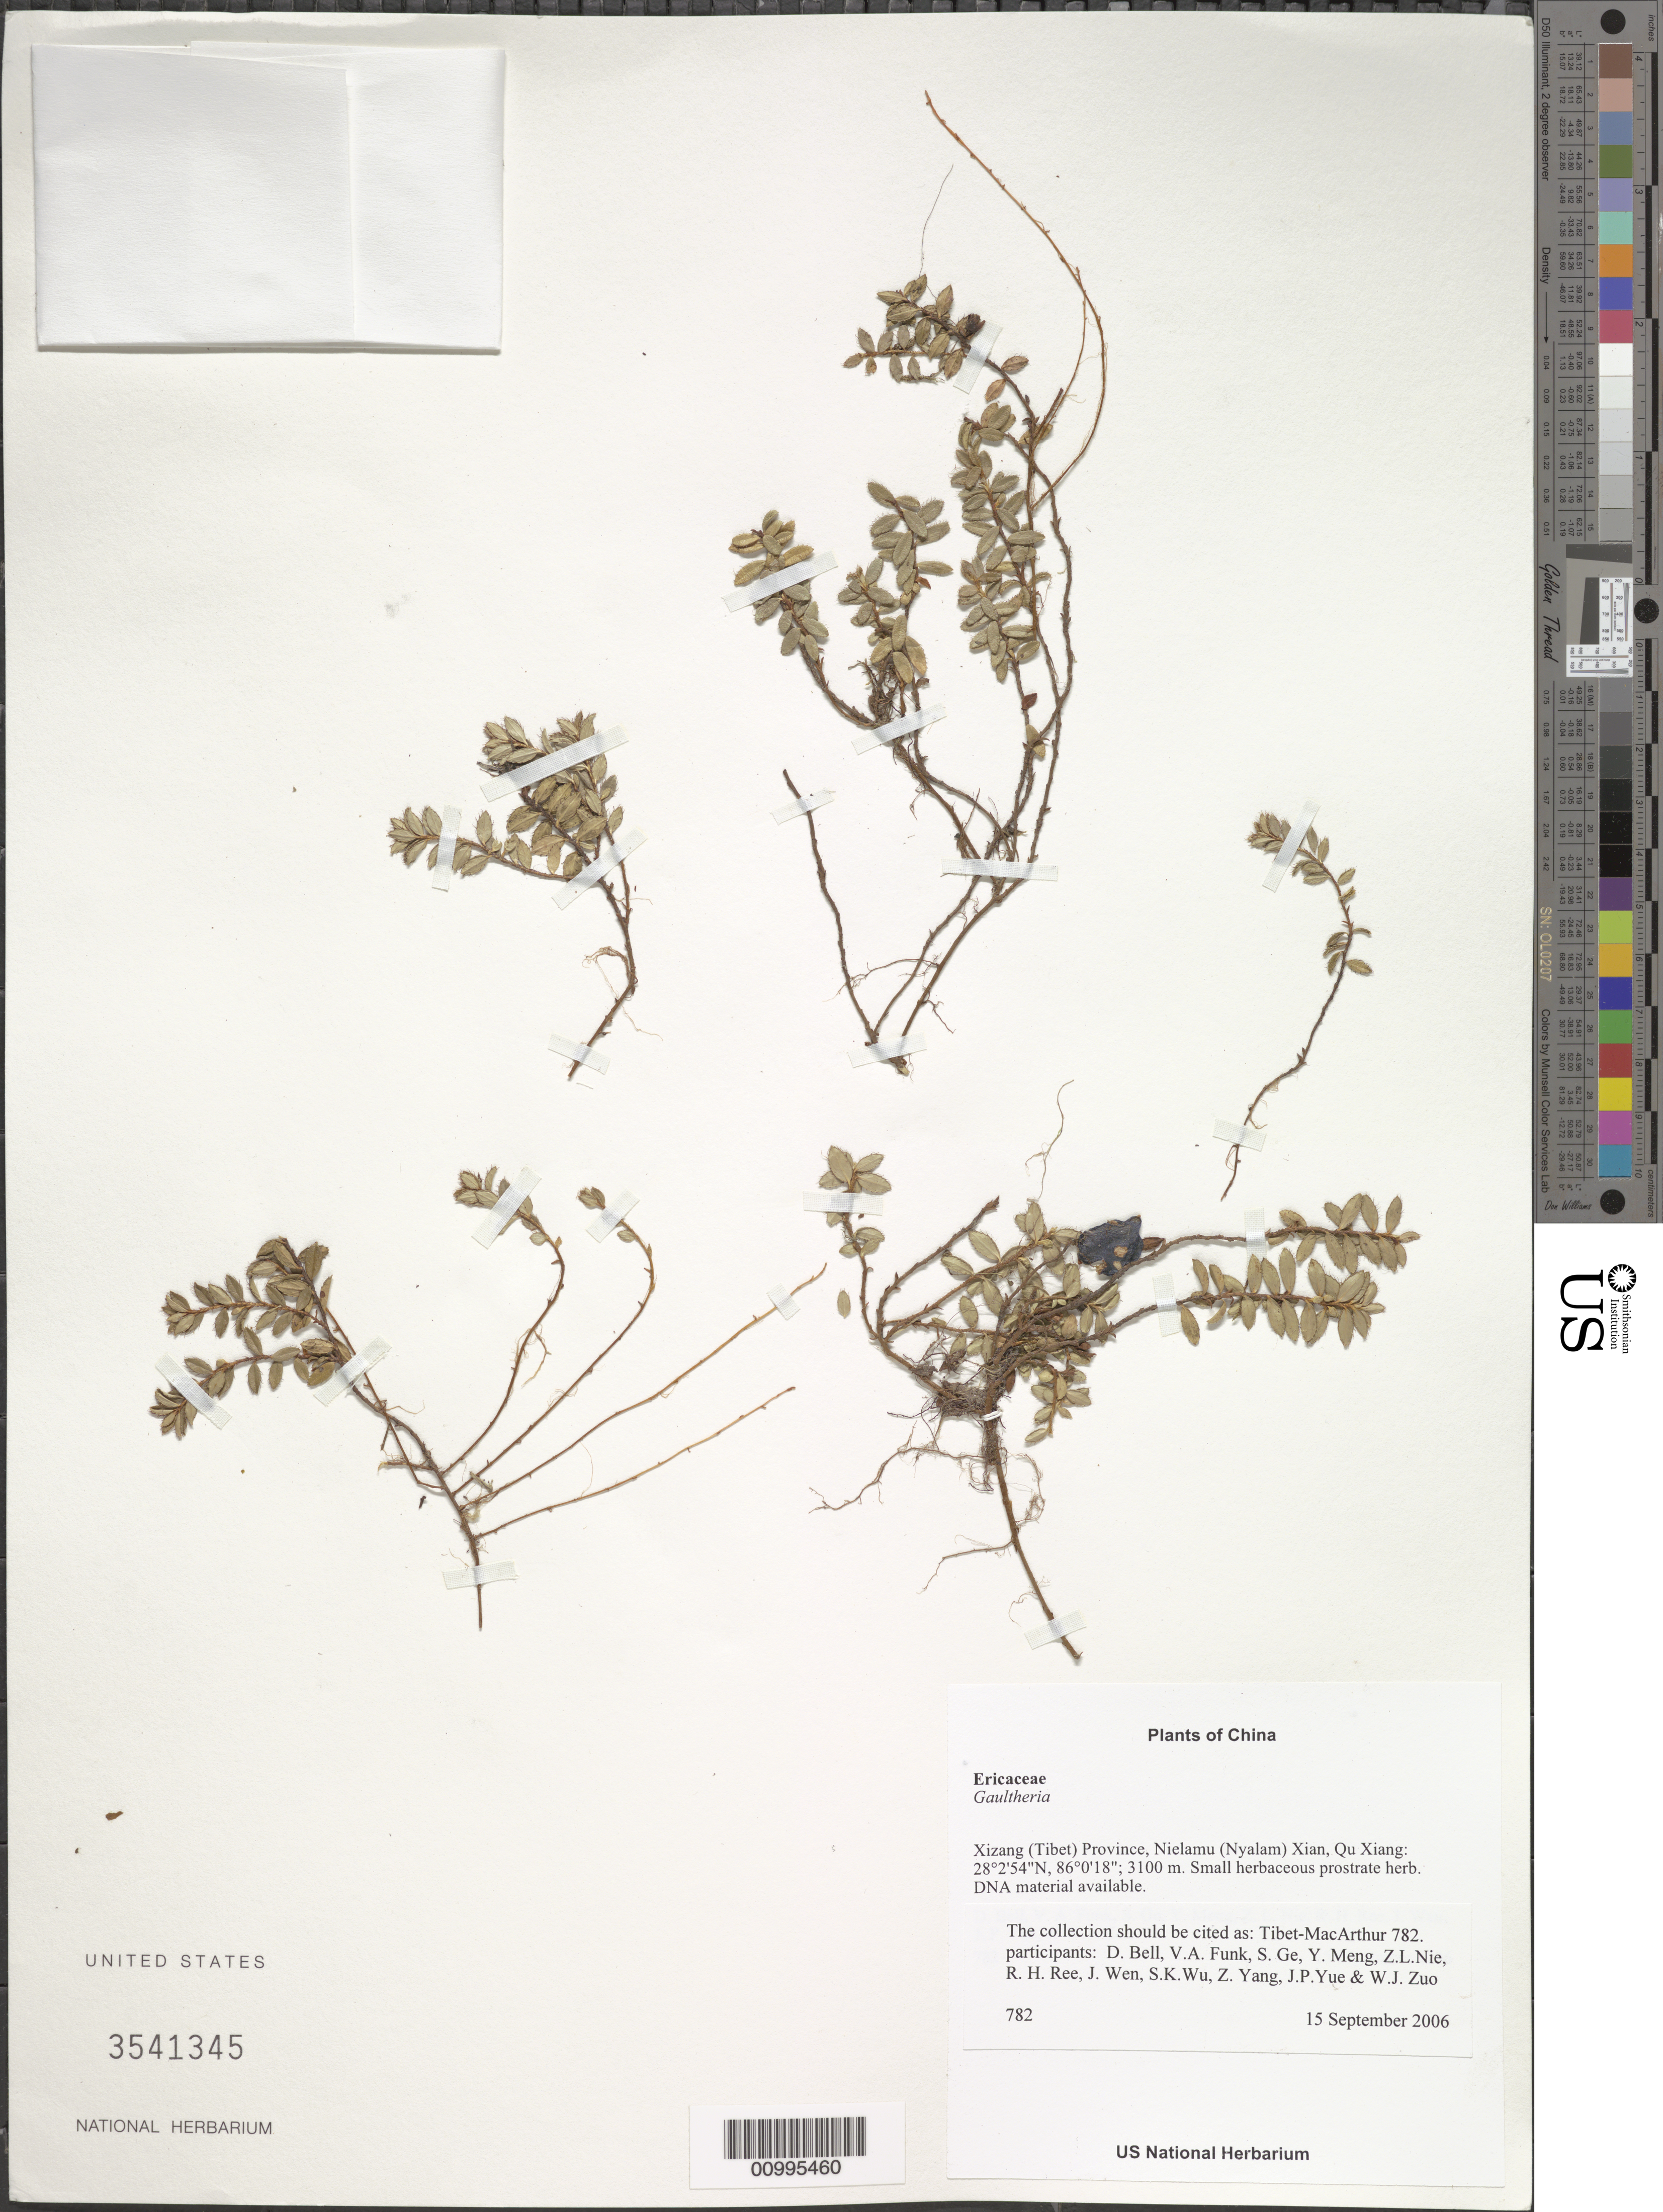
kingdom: Plantae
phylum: Tracheophyta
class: Magnoliopsida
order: Ericales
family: Ericaceae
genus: Gaultheria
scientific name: Gaultheria sp.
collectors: Tibet-MacArthur, D. A. Bell, V. Funk, S. Ge, Y. Meng, Z. Nie, R. Ree, J. Wen, J. Yue & W. Zuo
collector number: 782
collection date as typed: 15 Sep 2006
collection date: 2006-09-15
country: China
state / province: Xizang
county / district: Nielamu (Nyalam) Xian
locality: Qu Xiang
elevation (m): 3100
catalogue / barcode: US 3541345